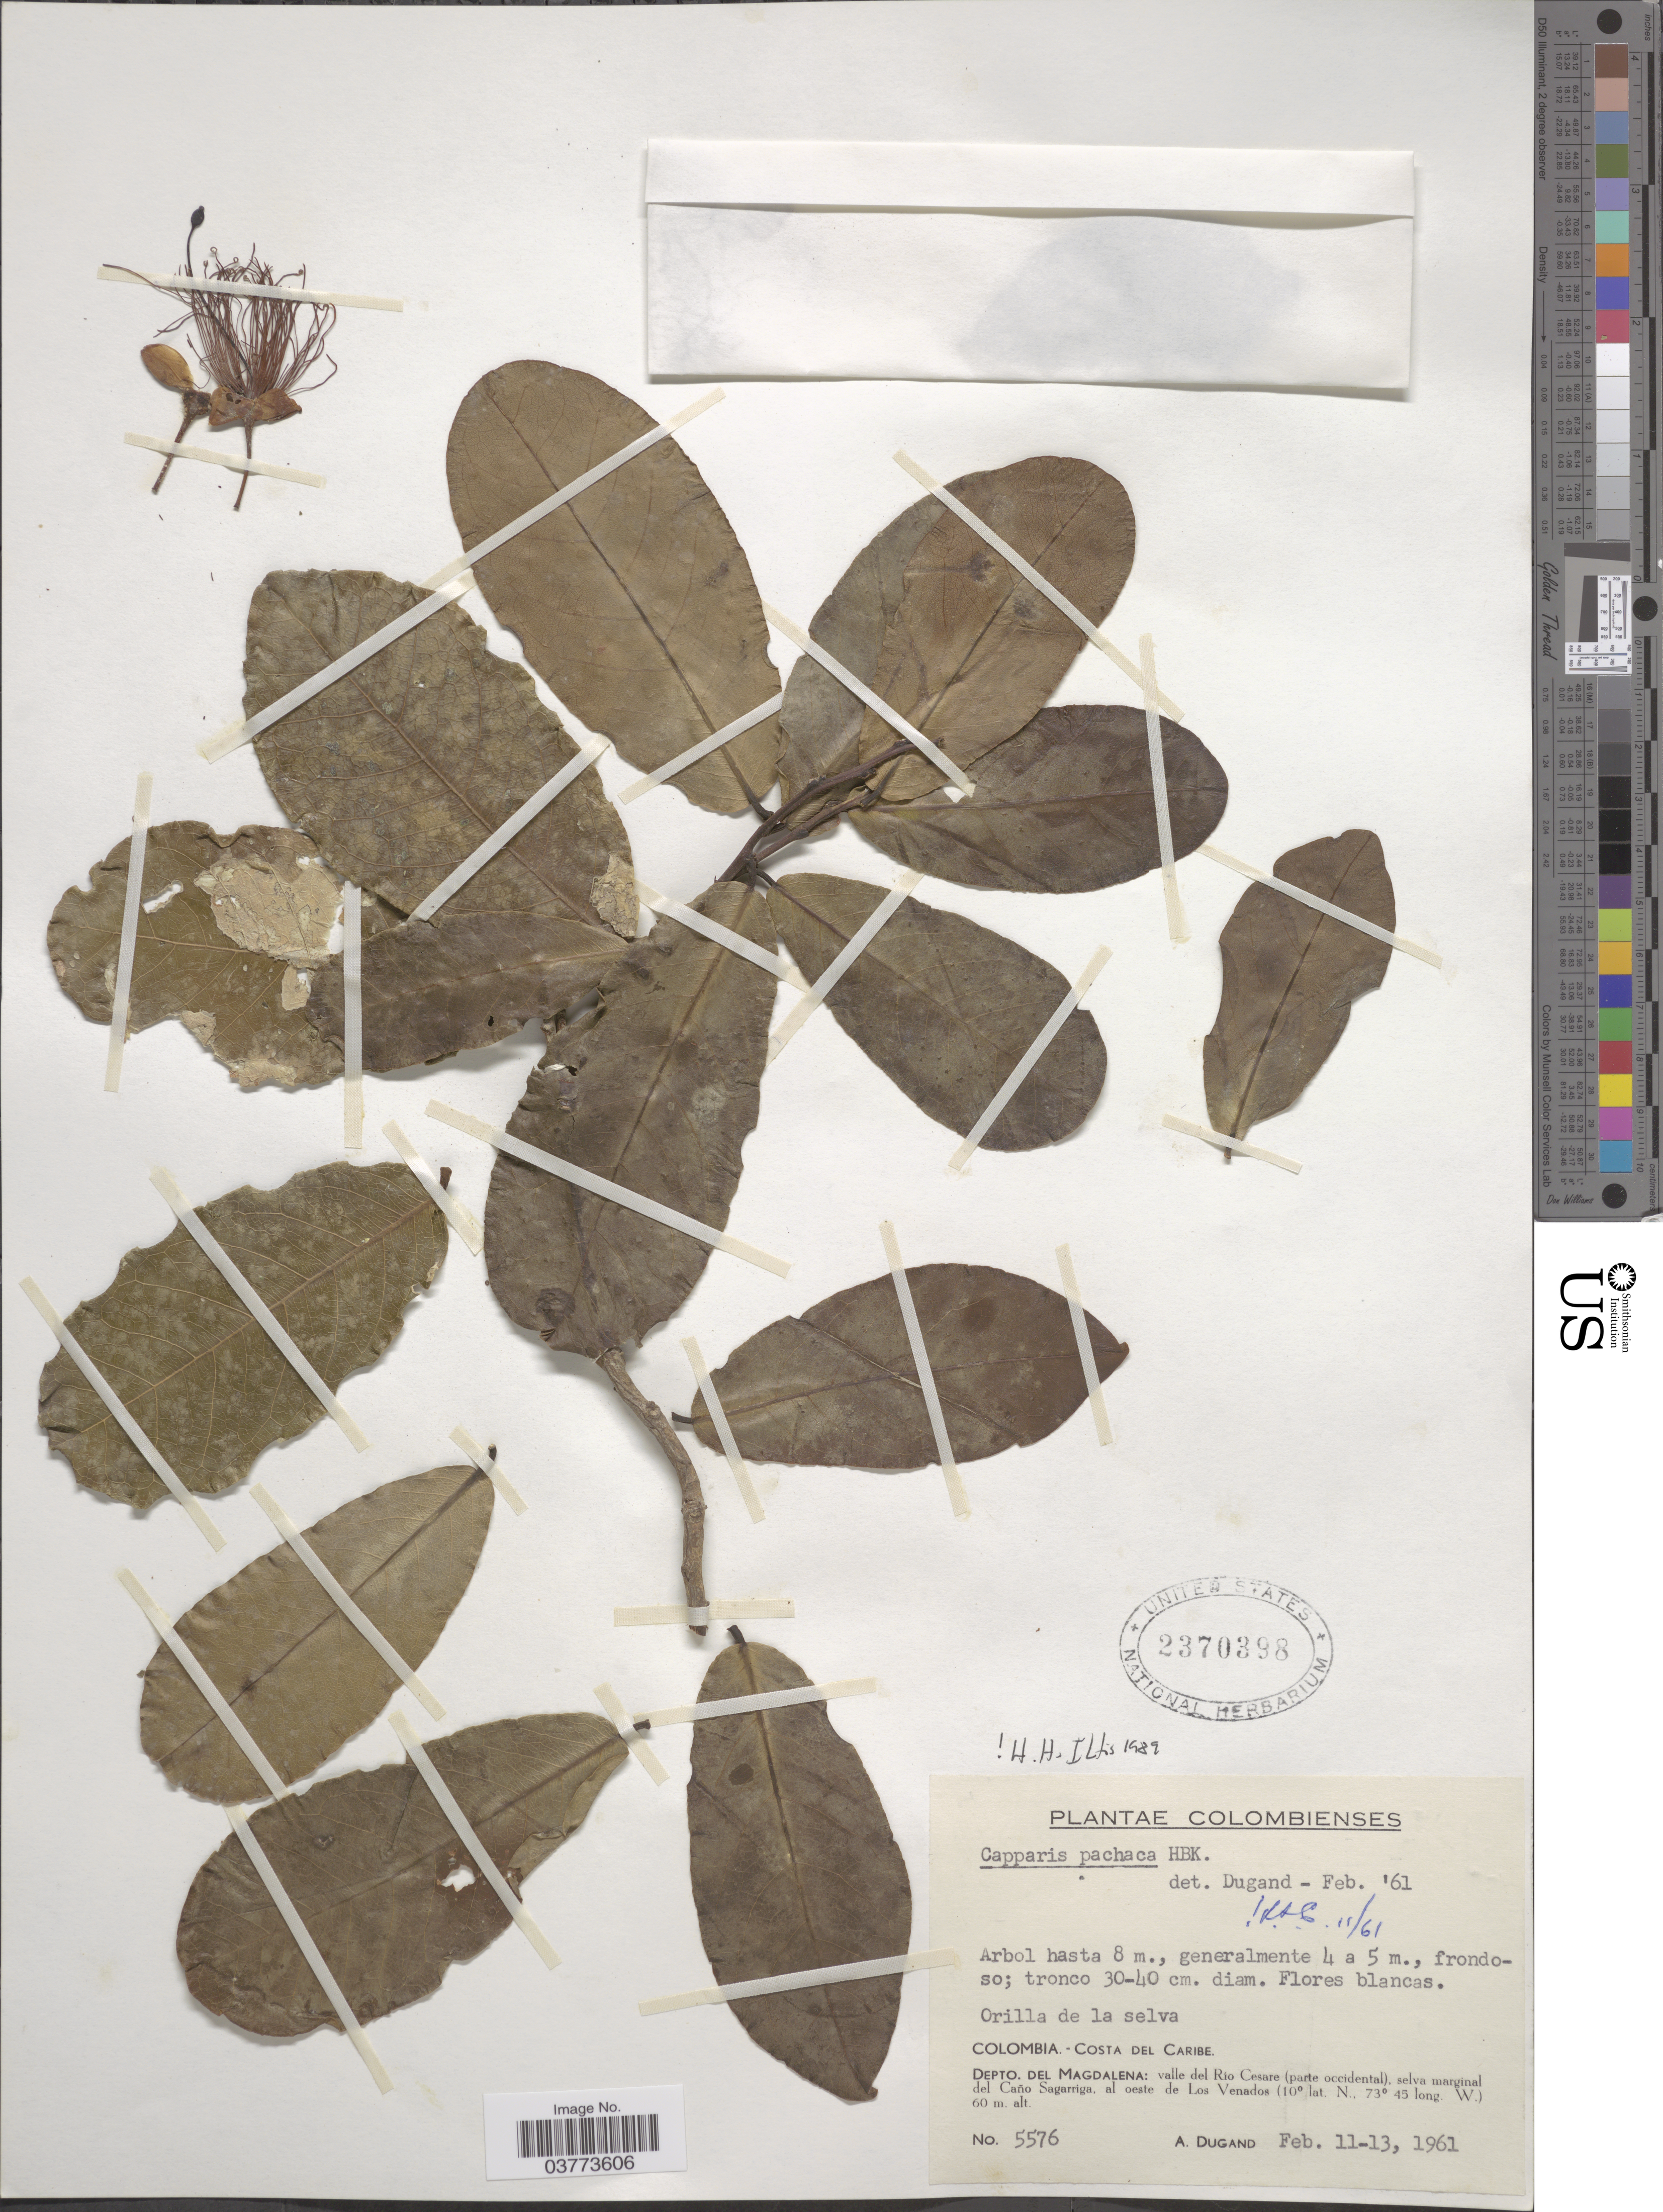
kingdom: Plantae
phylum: Tracheophyta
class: Magnoliopsida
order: Brassicales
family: Capparaceae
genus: Neocapparis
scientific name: Neocapparis pachaca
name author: (Kunth) Cornejo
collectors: A. Dugand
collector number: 5576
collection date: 1961-02-11/1961-02-13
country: Colombia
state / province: Magdalena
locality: Costa del Caribe. Dept. del Magdalena: valle del Rio Cesare (parte occidental), selva marginal del Caño Sagarriga, al oeste de Los Venados.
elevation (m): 60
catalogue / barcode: US 2370398